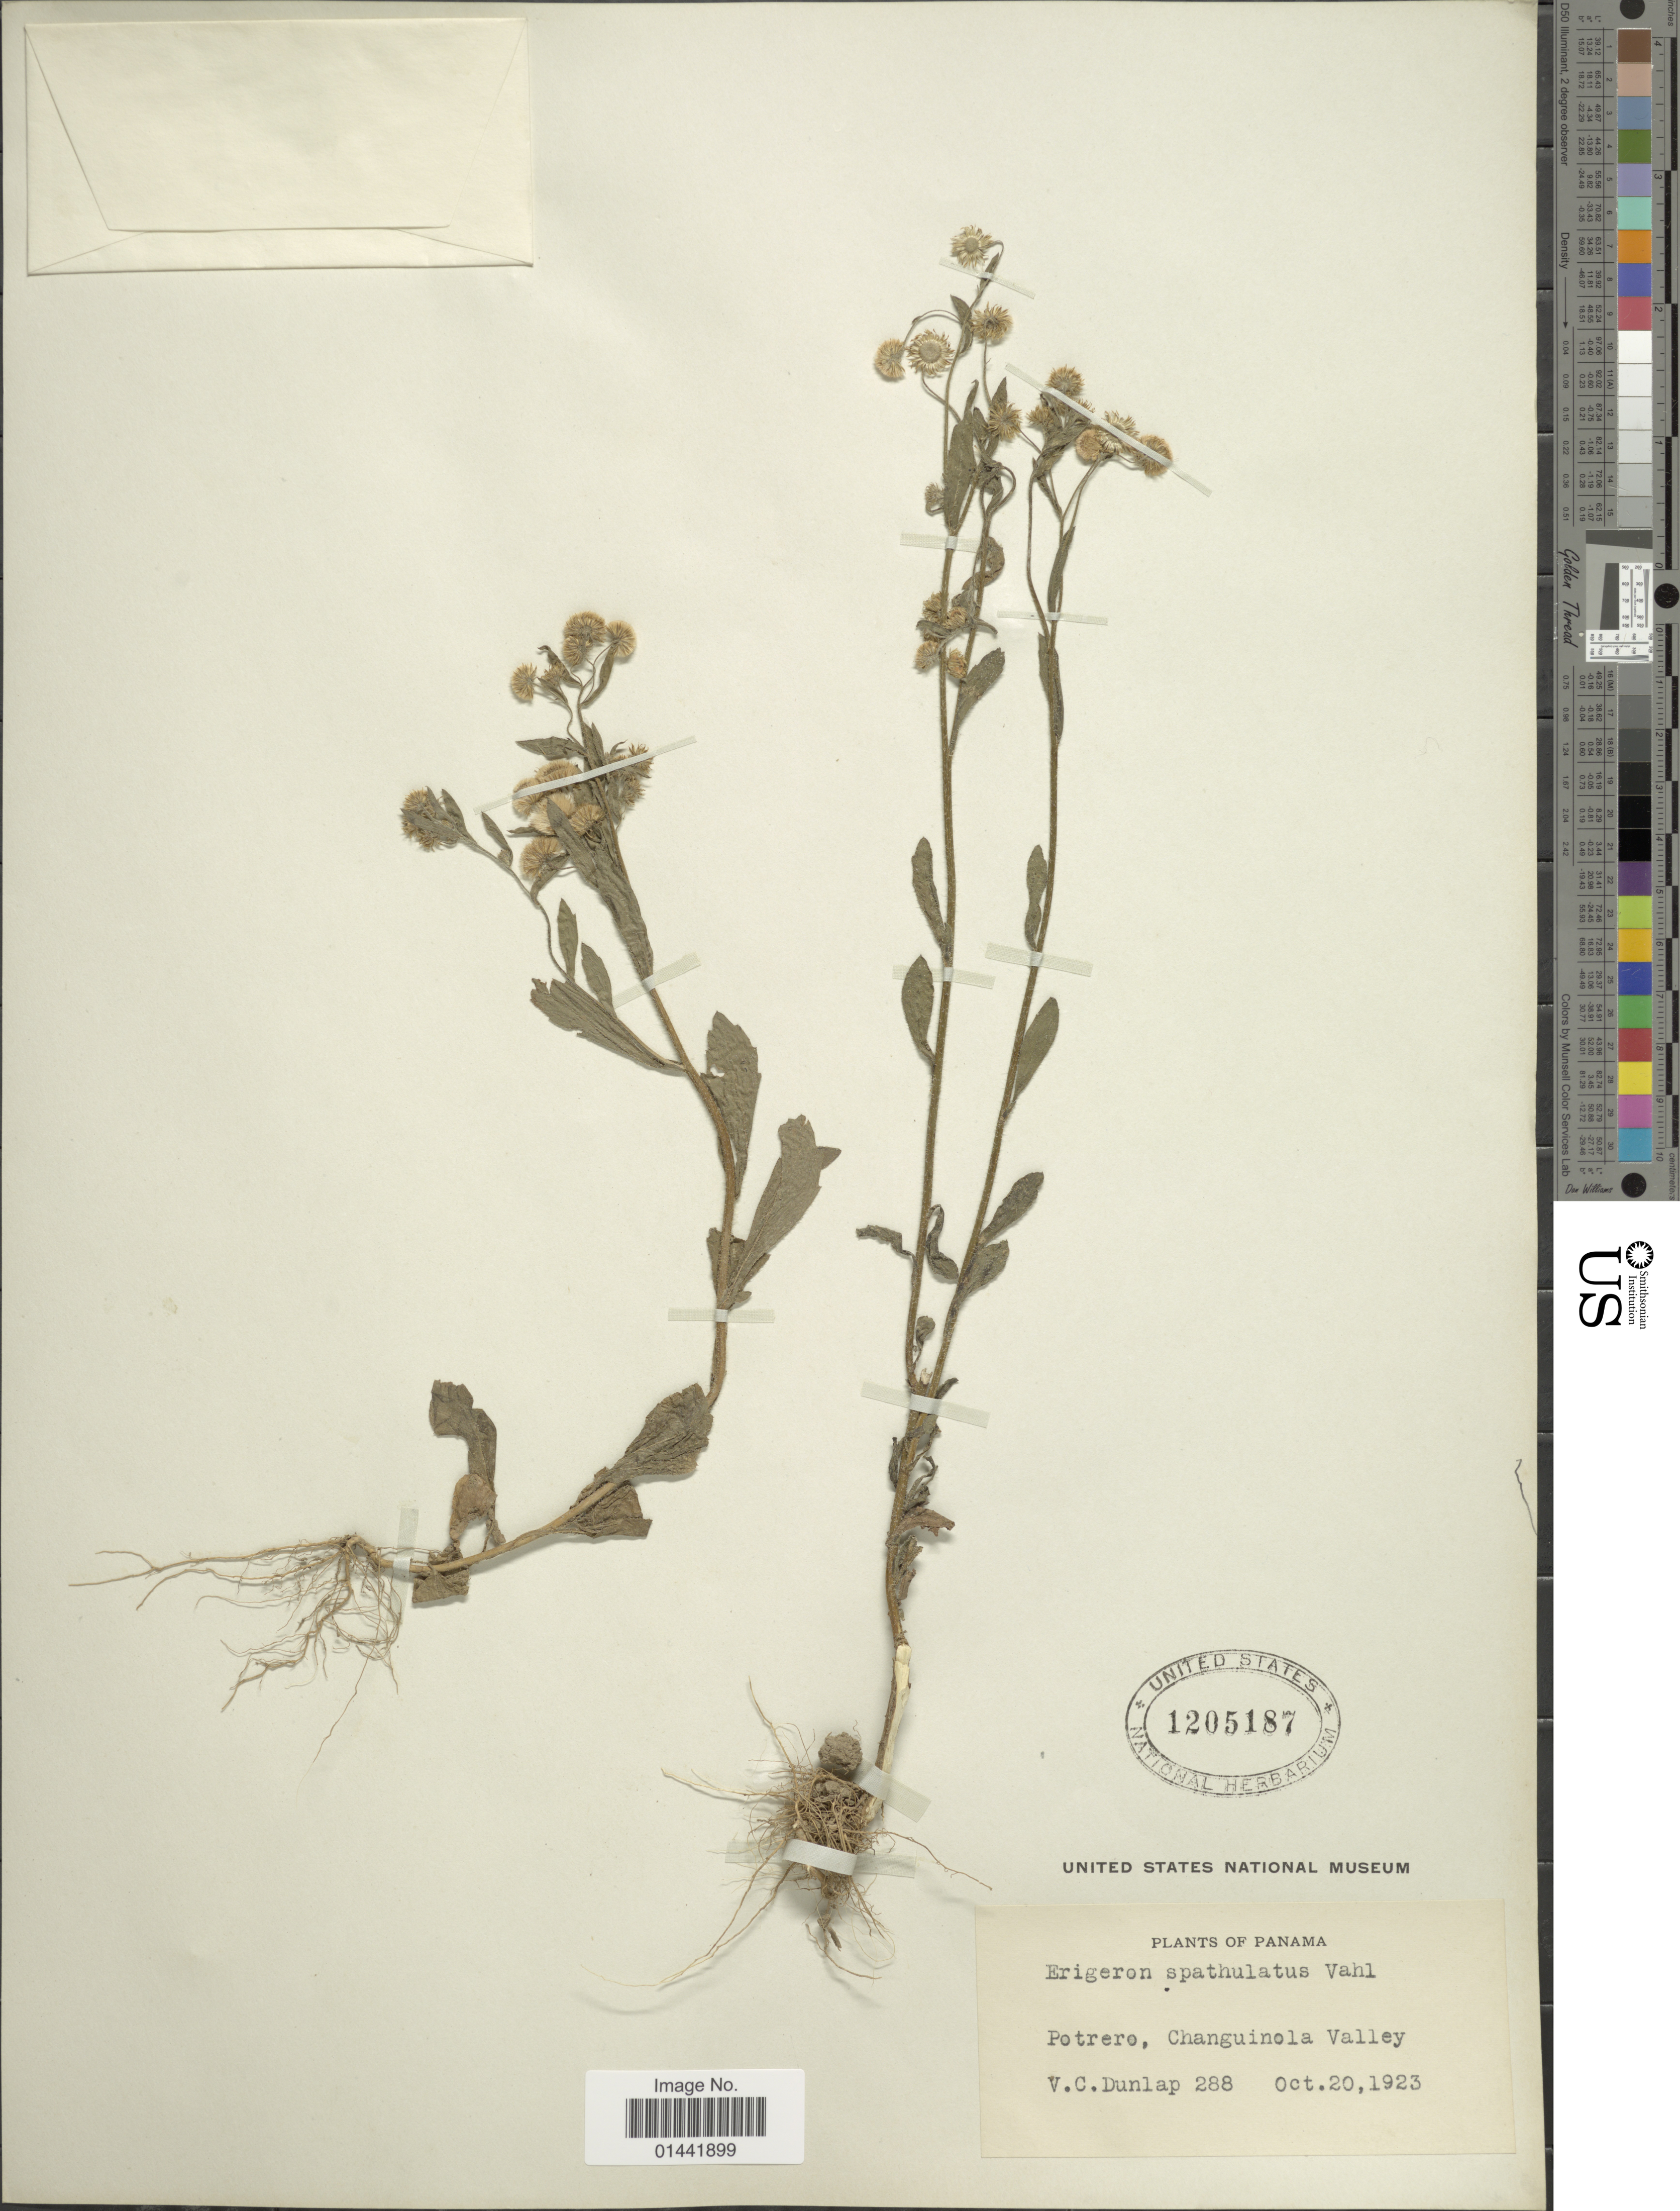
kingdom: Plantae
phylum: Tracheophyta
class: Magnoliopsida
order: Asterales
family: Asteraceae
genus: Erigeron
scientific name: Erigeron spathulatus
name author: Vahl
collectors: V. C. Dunlap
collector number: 288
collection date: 1923-10-20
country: Panama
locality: Potrero, Changuinola Valley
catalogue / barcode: US 1205187